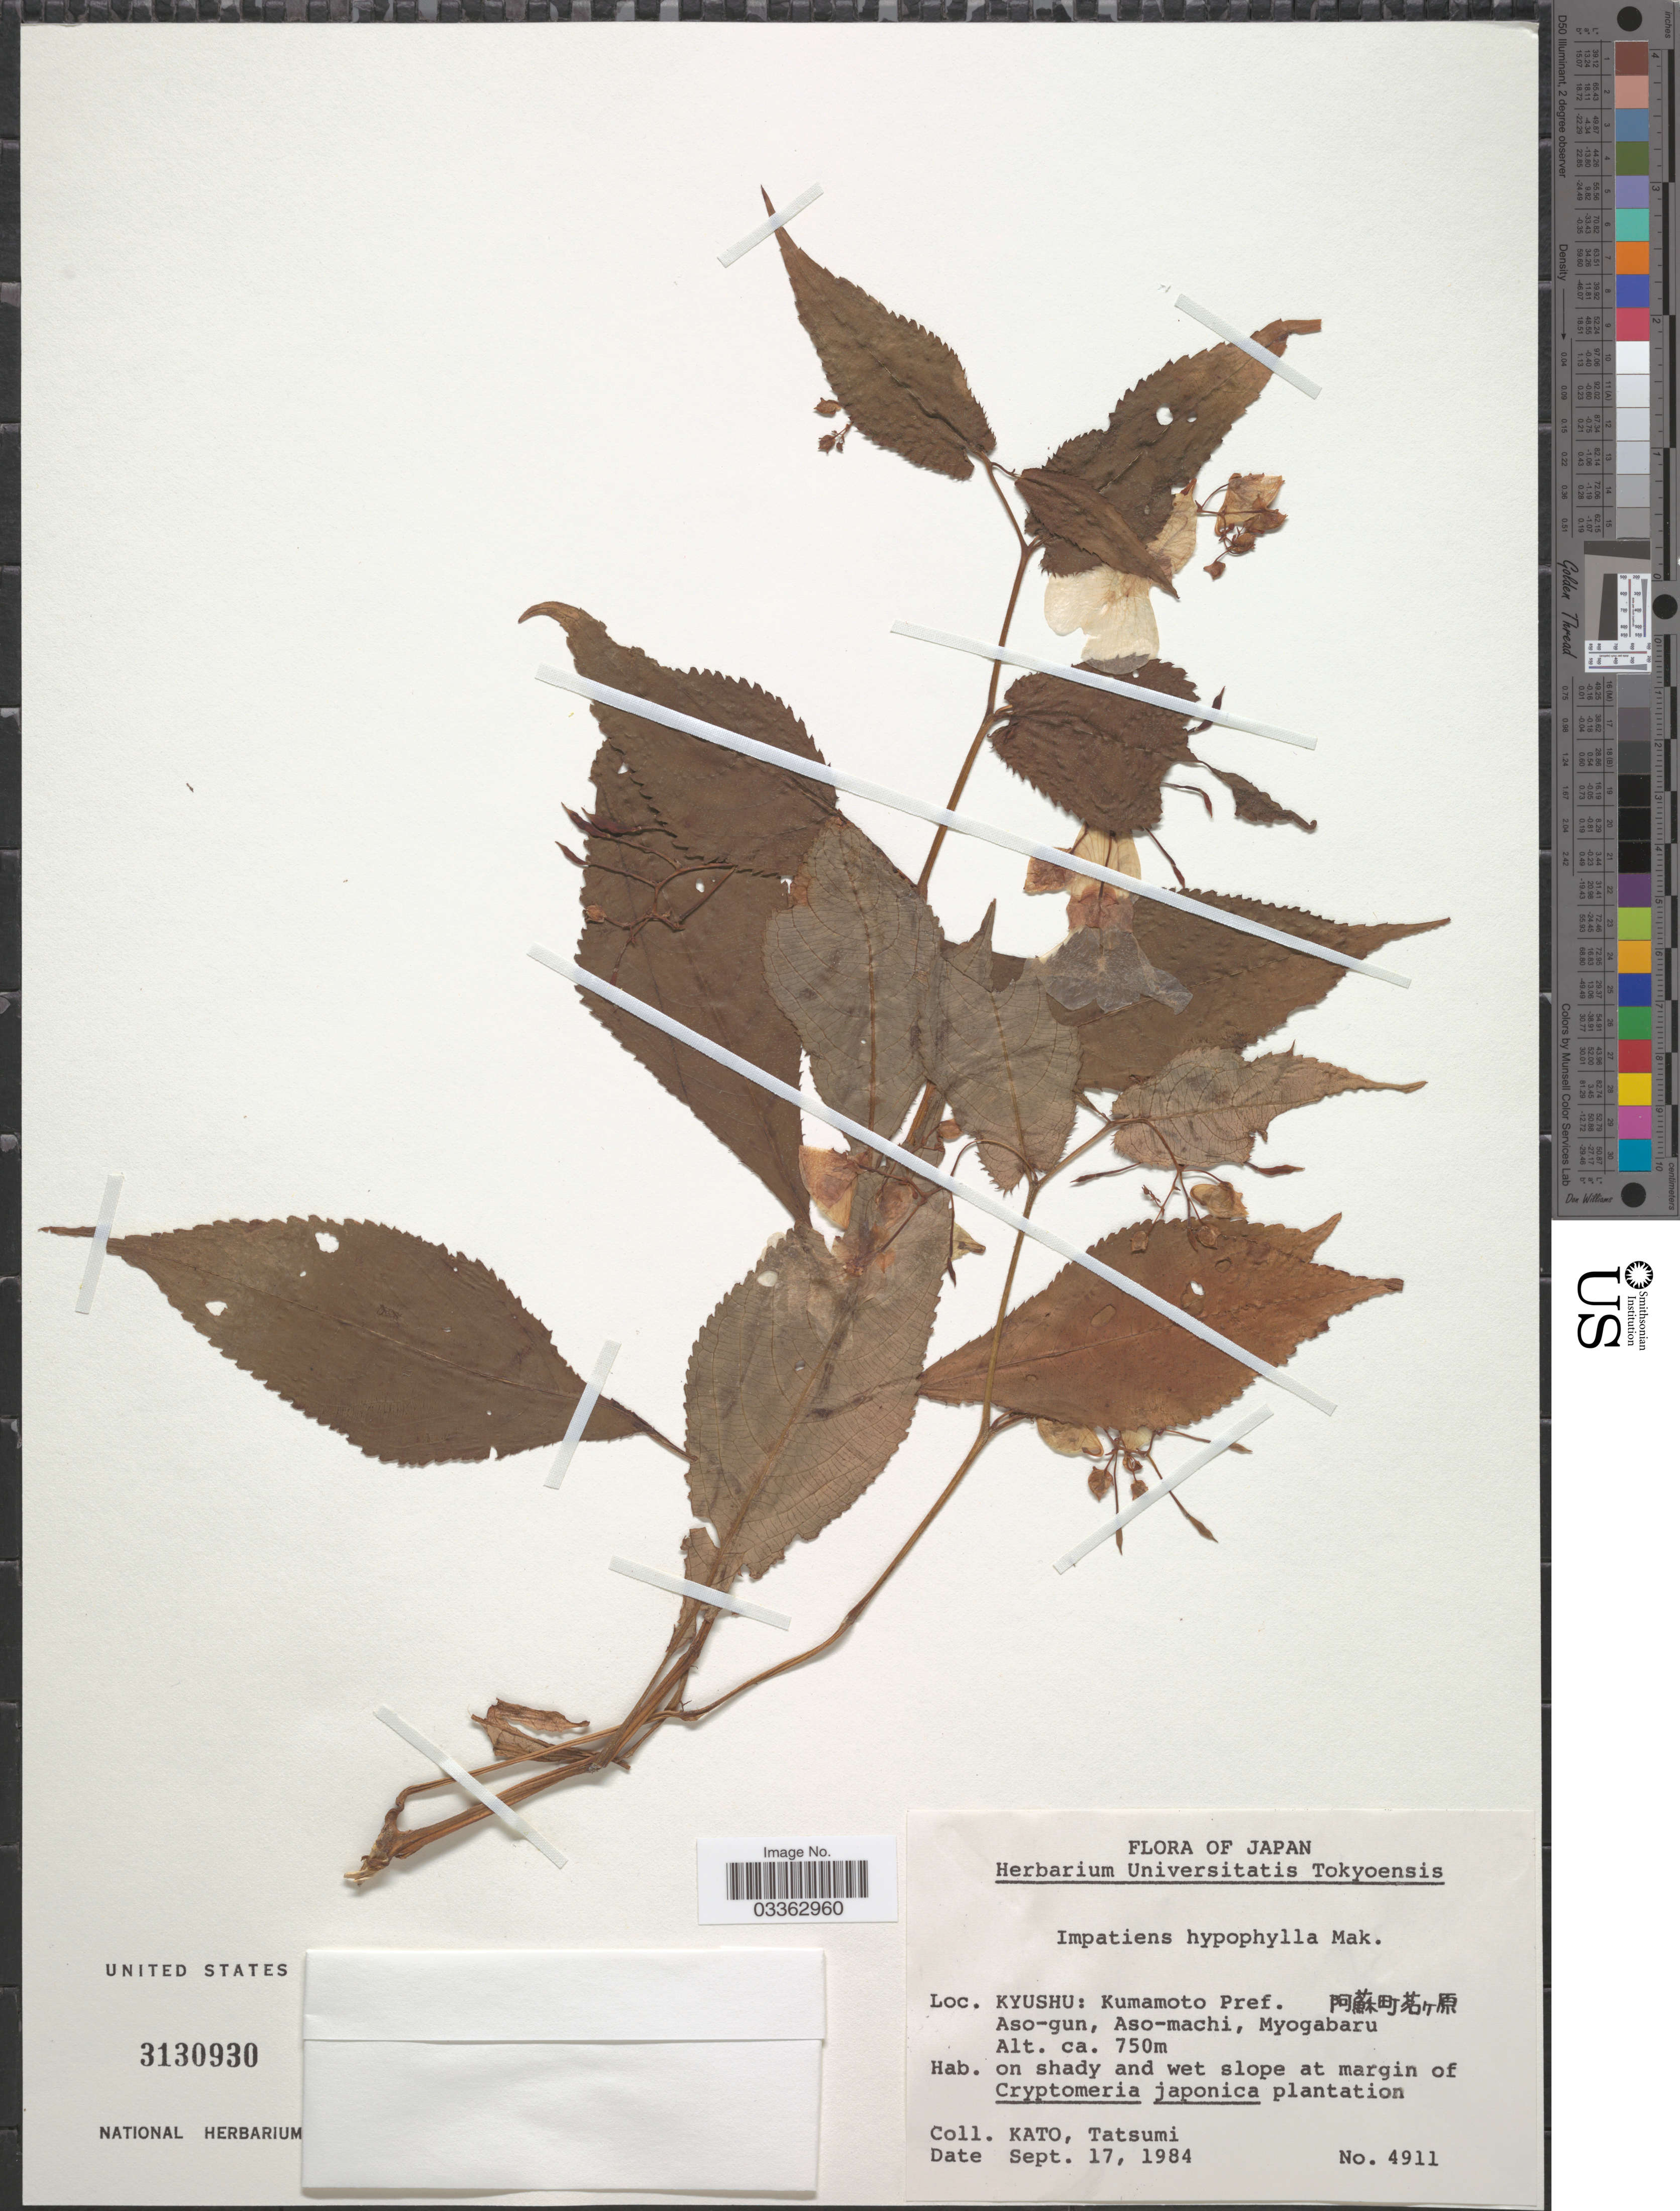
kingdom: Plantae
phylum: Tracheophyta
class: Magnoliopsida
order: Ericales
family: Balsaminaceae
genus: Impatiens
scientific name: Impatiens hypophylla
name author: Makino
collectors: -- Kato & -. Tatsumi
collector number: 4911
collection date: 1984-09-17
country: Japan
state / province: Kumamoto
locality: Kyushu: Kumamoto Pref. X. Aso-gun, Aso-machi, Myogabaru.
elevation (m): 750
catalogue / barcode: US 3130930